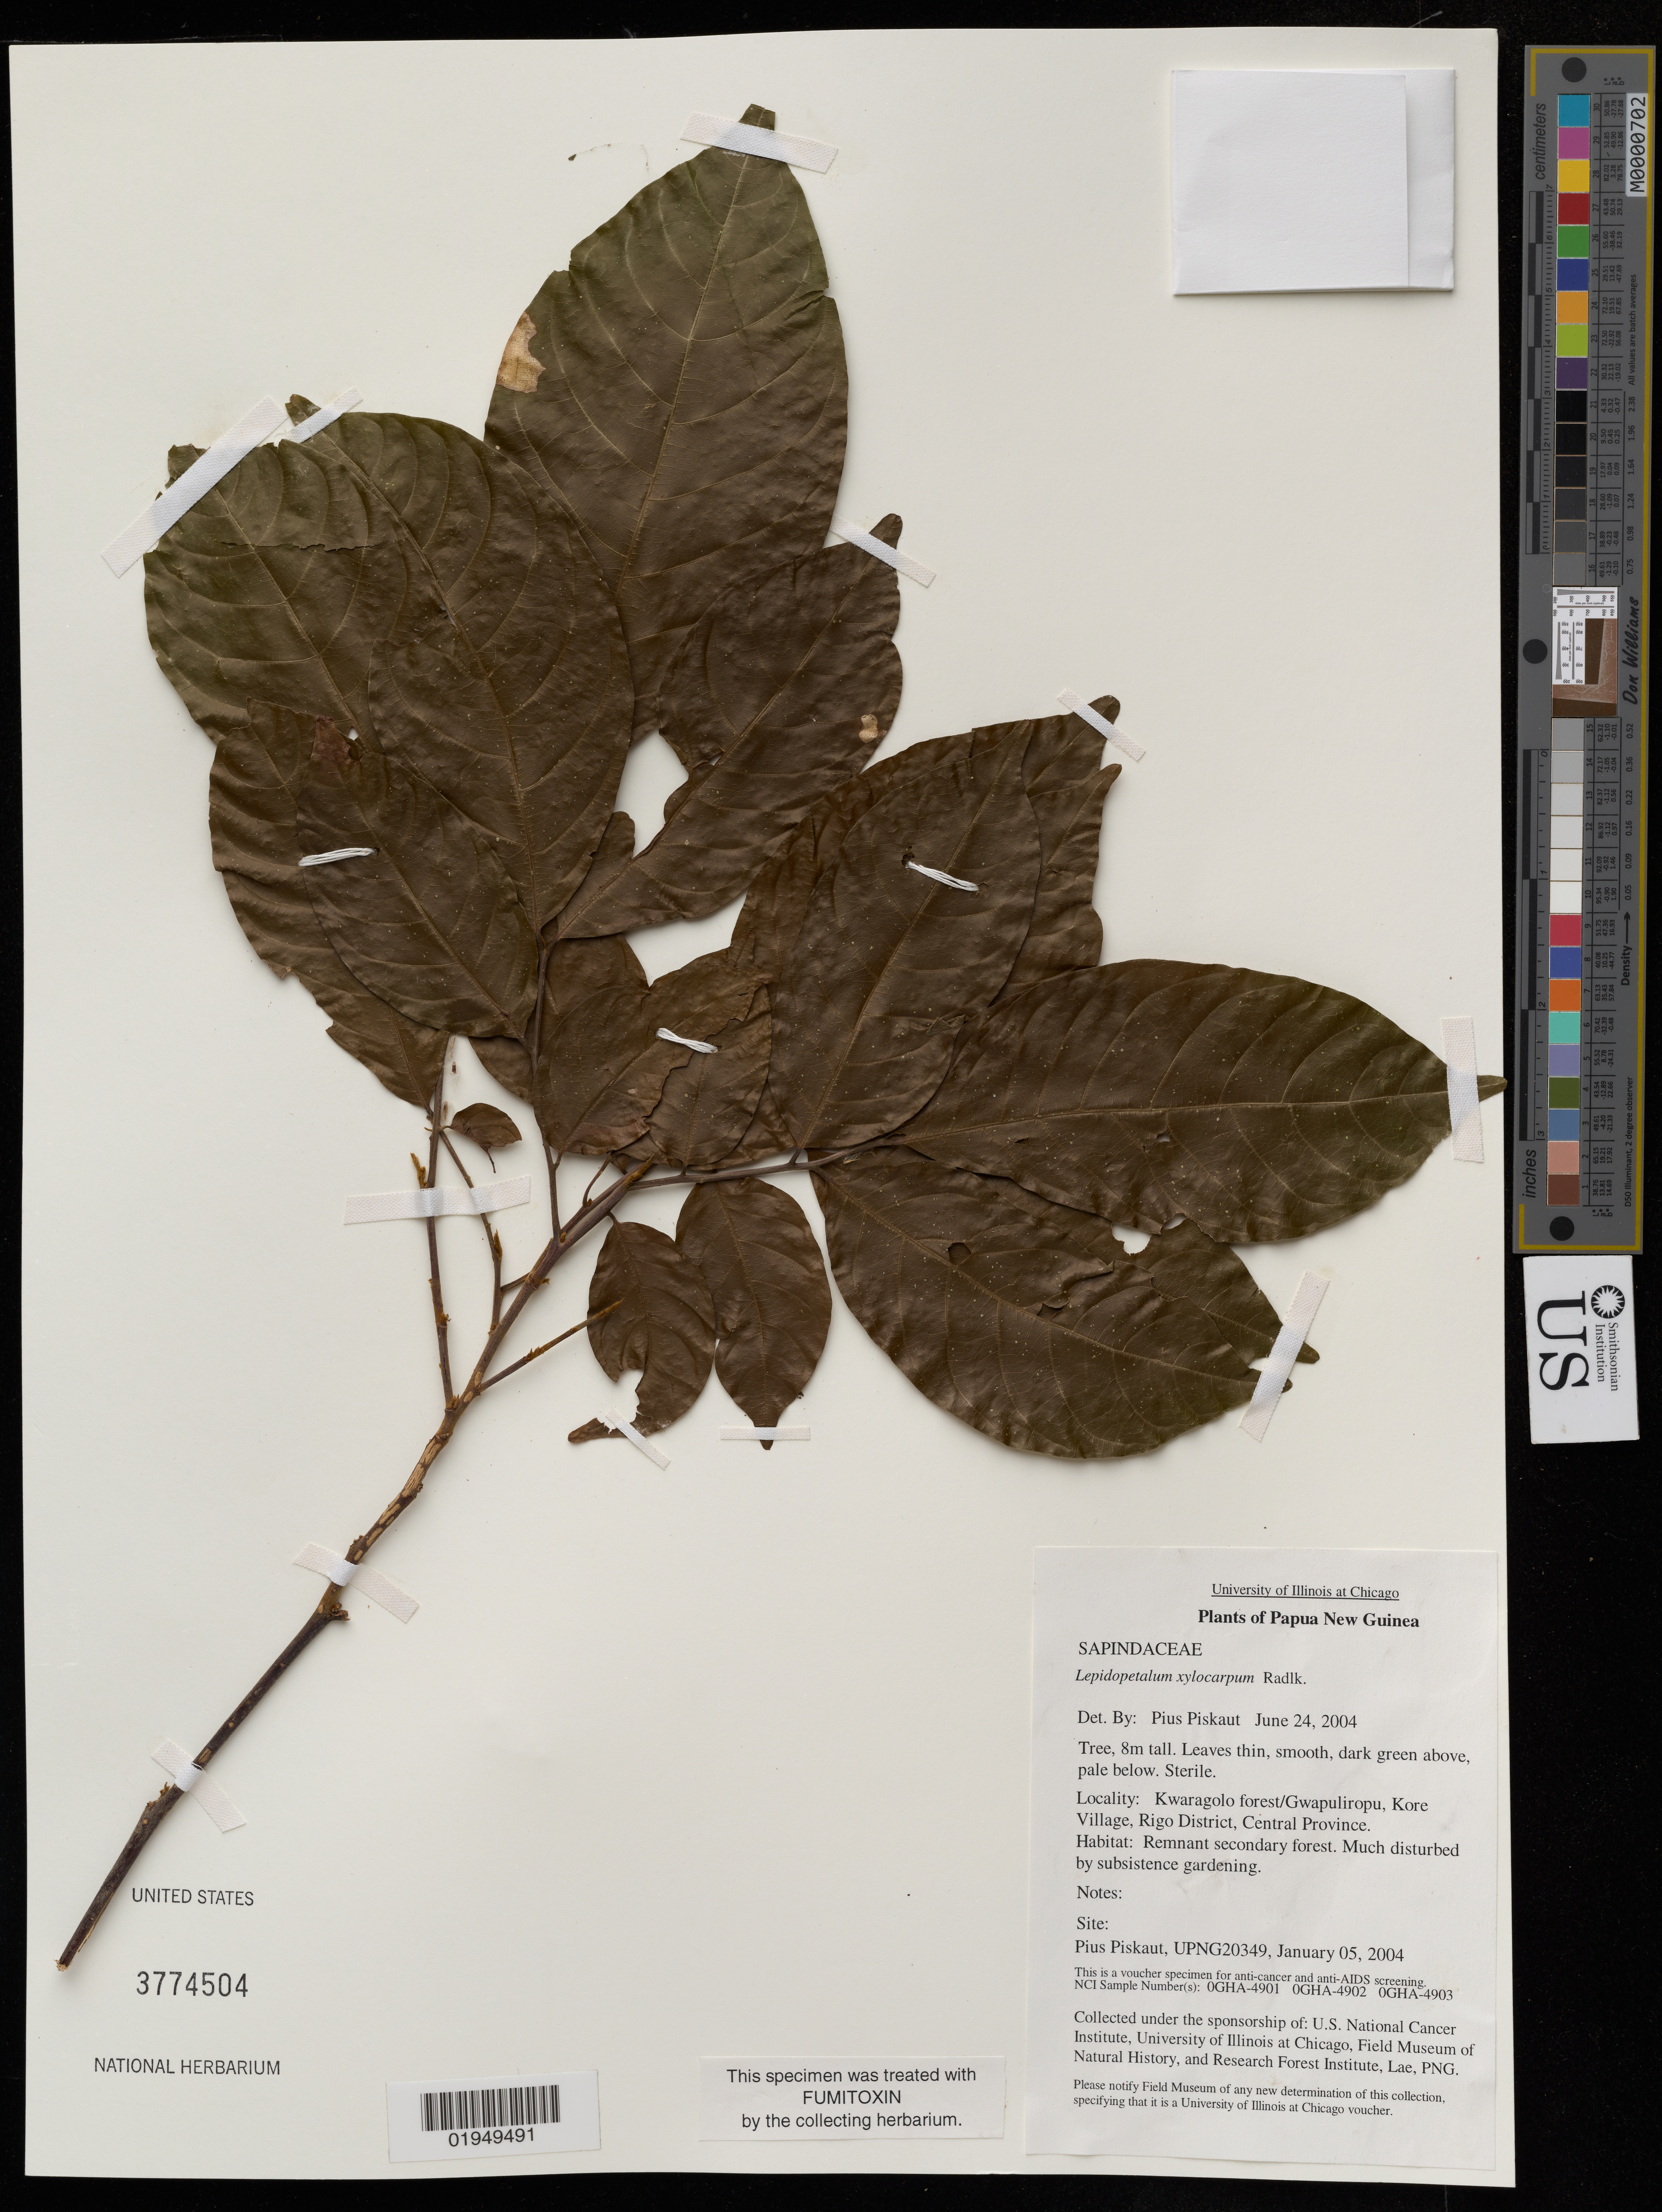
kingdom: Plantae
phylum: Tracheophyta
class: Magnoliopsida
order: Sapindales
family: Sapindaceae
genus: Lepidopetalum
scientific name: Lepidopetalum xylocarpum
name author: Radlk.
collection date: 2004-01-05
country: Papua New Guinea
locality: Kwaragolo forest/Gwapuliropu, Kore Village, Rigo District, Central Province.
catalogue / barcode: US 3774504